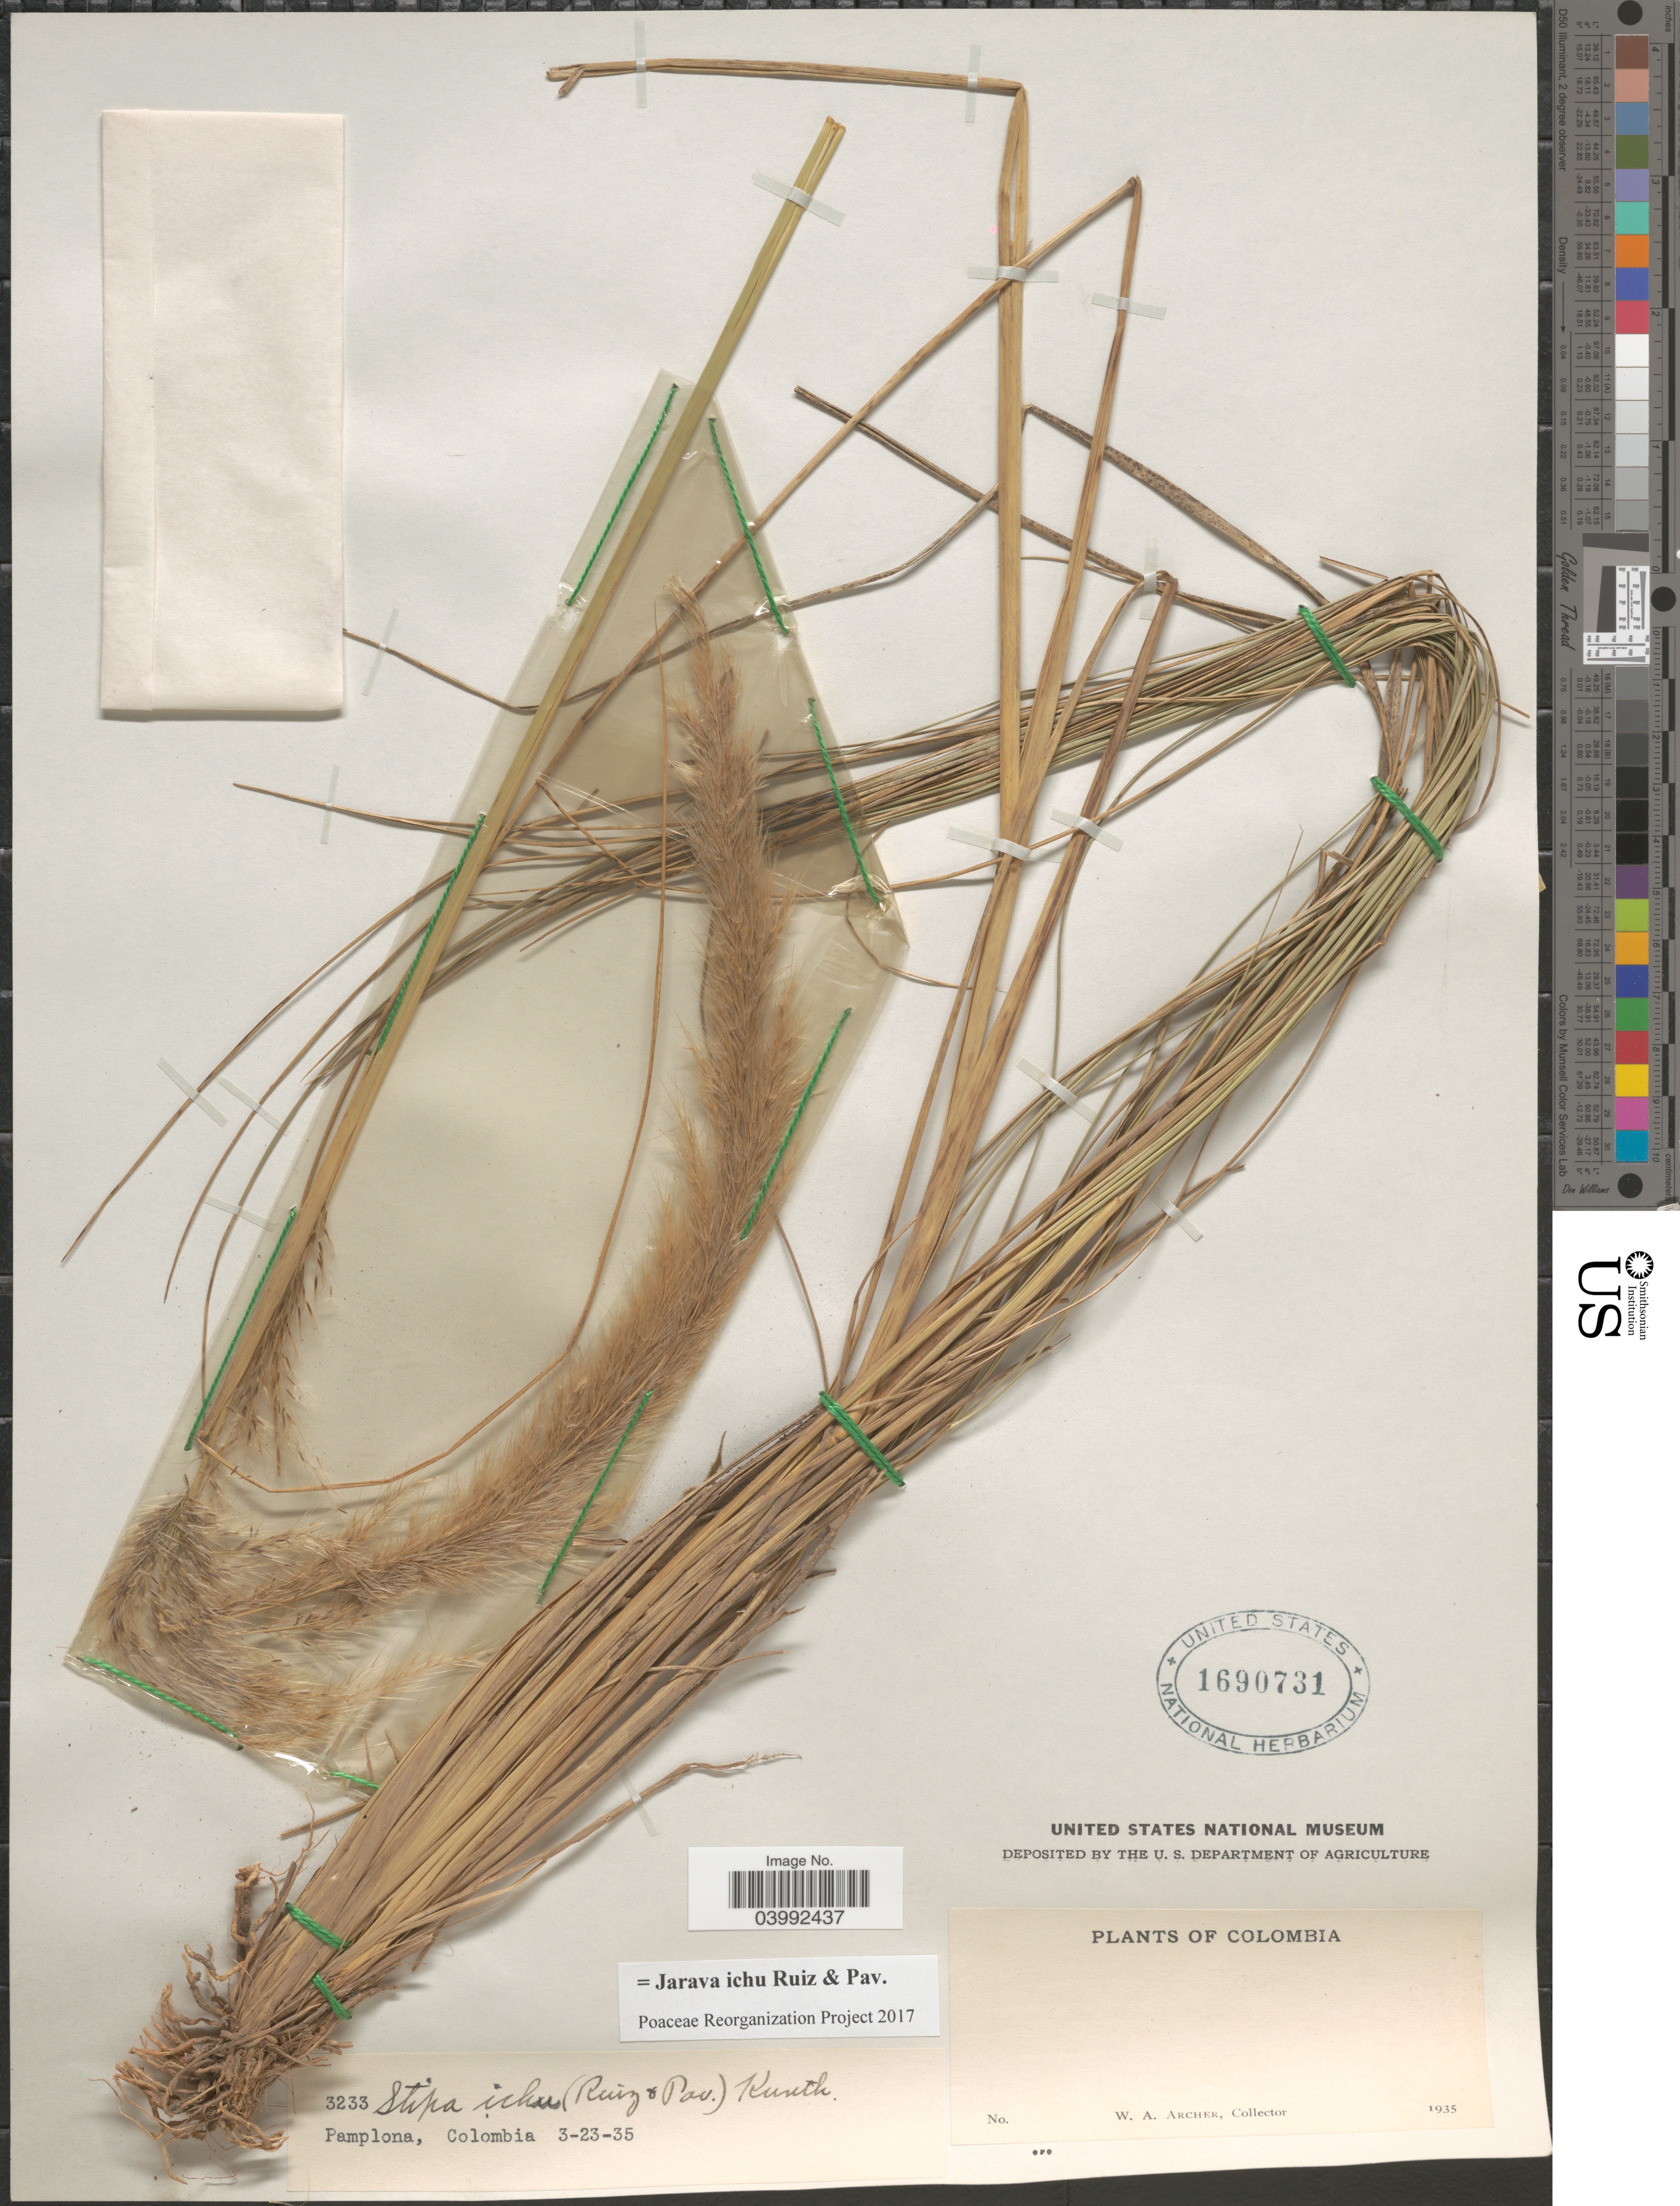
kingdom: Plantae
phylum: Tracheophyta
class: Liliopsida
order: Poales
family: Poaceae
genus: Jarava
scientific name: Jarava ichu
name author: Ruiz & Pav.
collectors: W. Archer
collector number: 3233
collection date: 1935-03-23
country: Colombia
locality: Pamplona.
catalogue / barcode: US 1690731